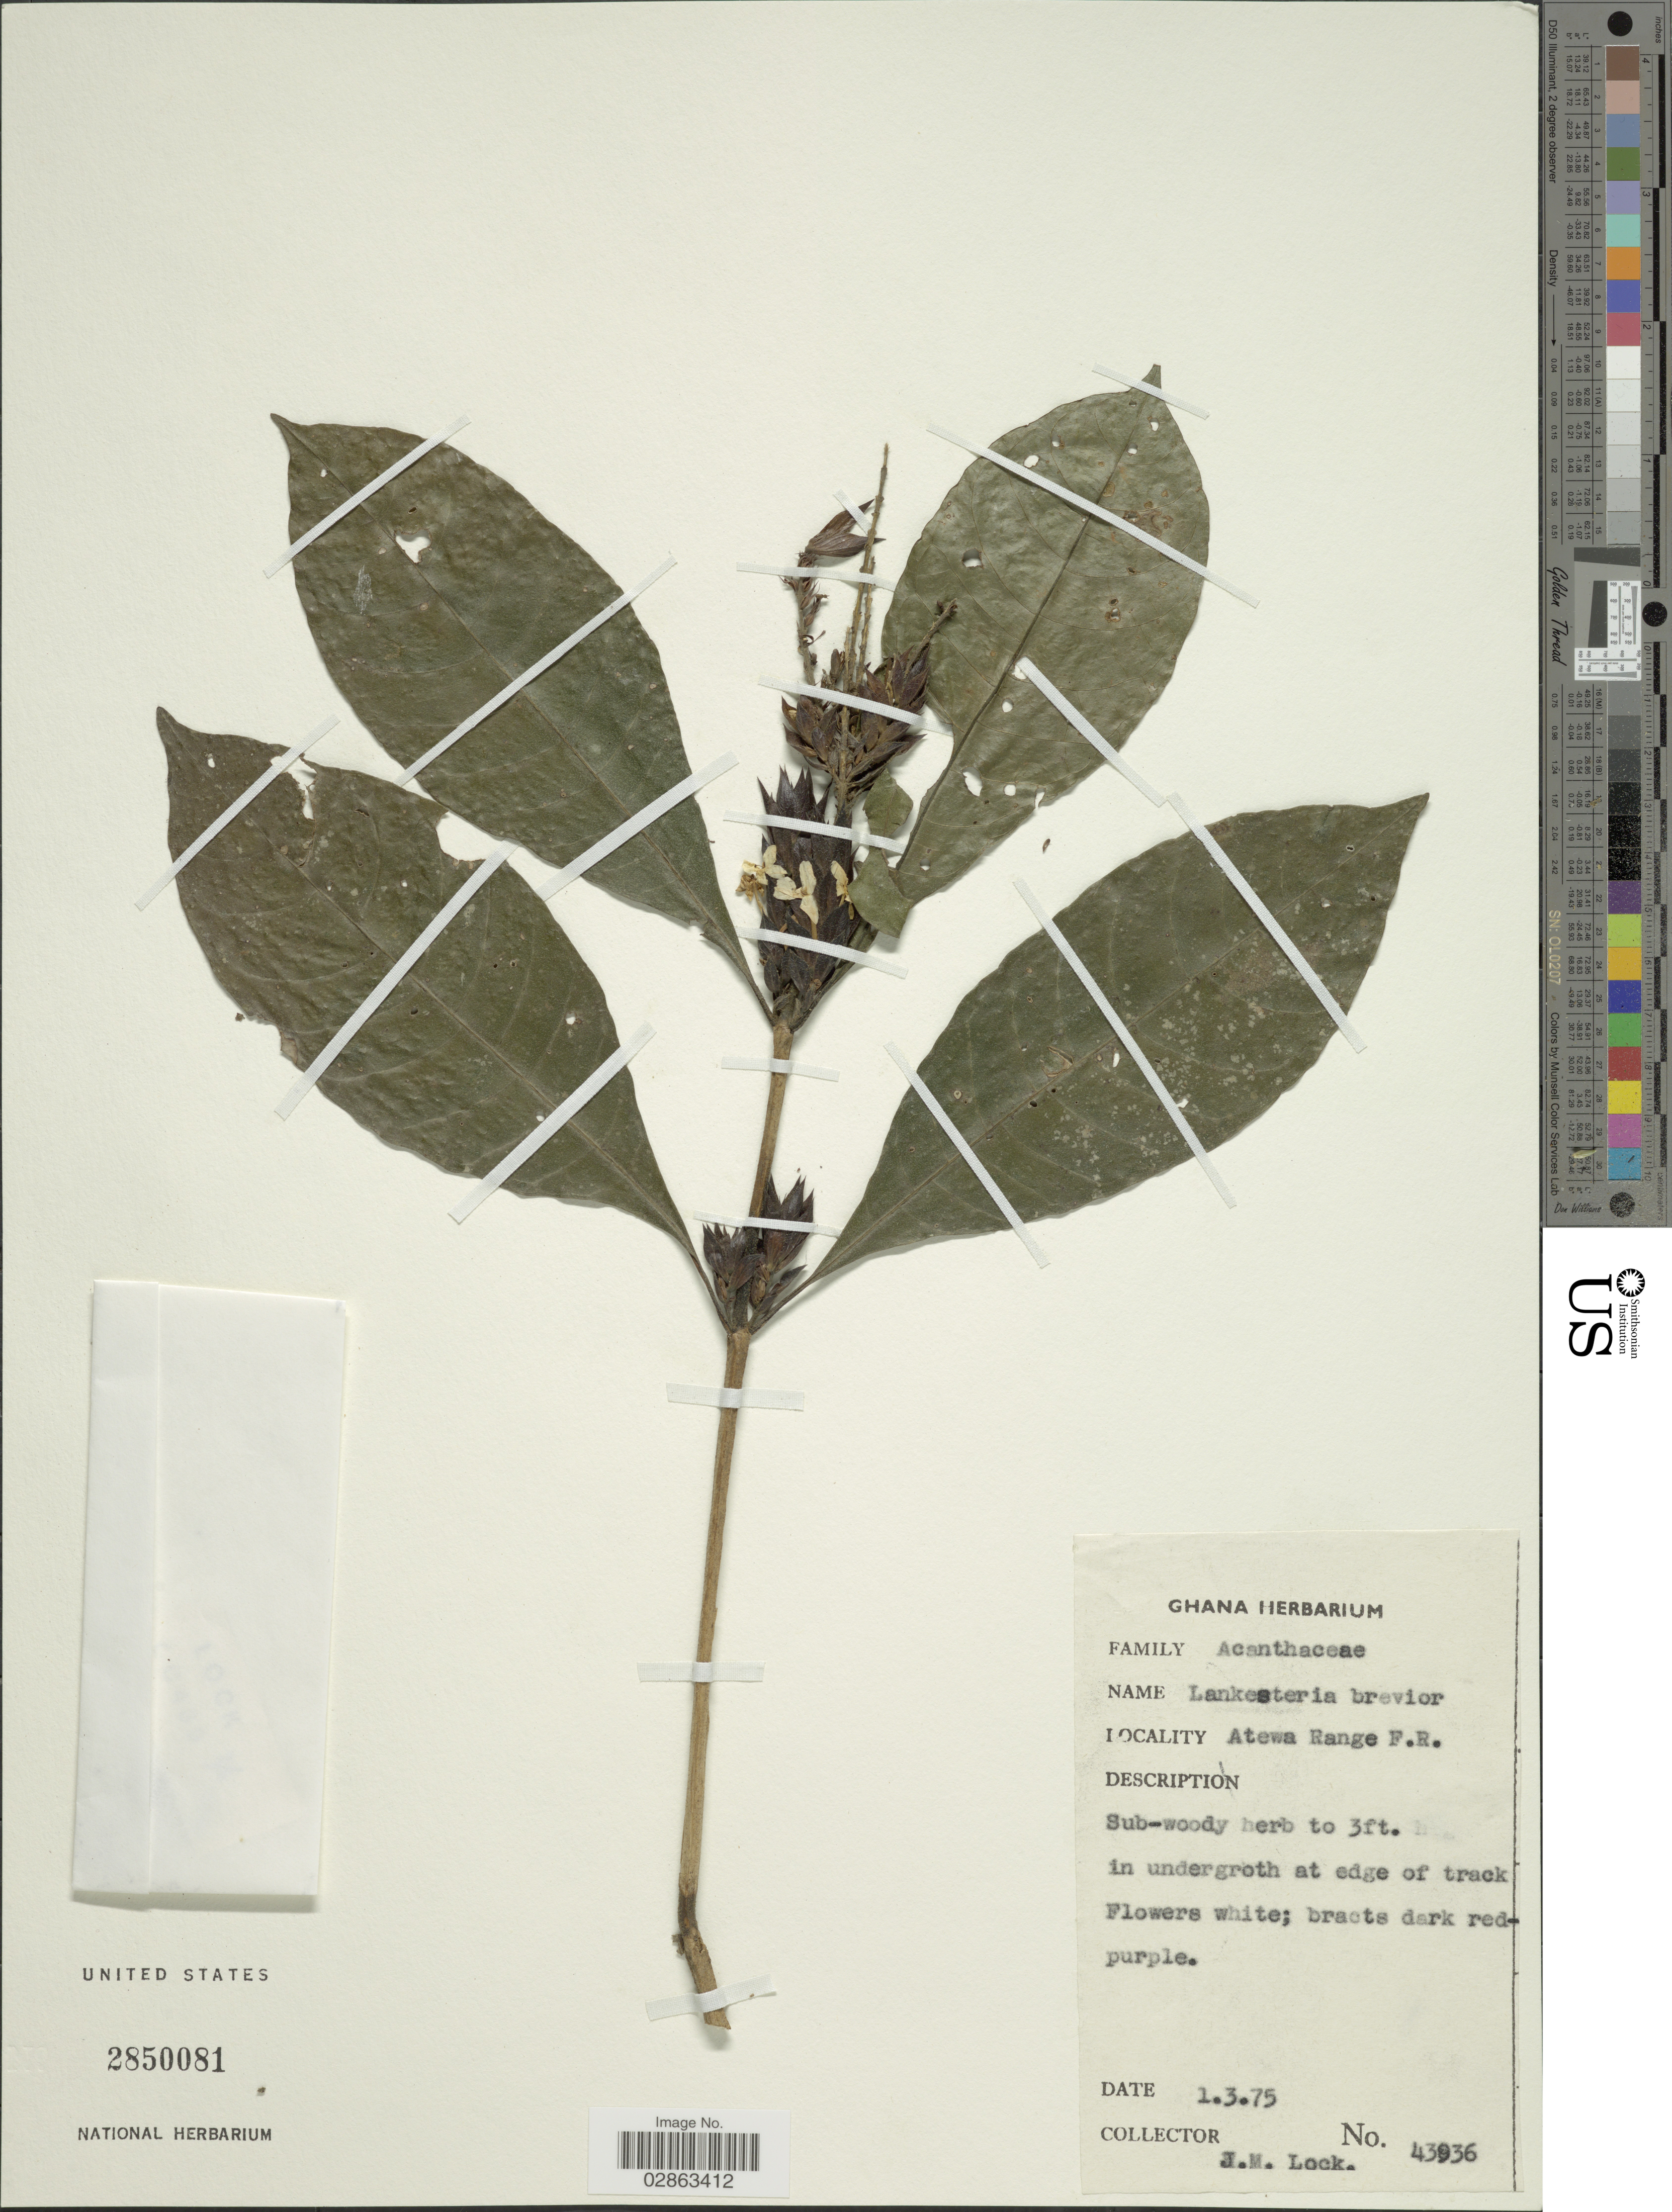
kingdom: Plantae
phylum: Tracheophyta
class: Magnoliopsida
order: Lamiales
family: Acanthaceae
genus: Lankesteria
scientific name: Lankesteria brevior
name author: C.B. Clarke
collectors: J. M. Lock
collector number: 43036*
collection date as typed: Transcribed d/m/y: 1/3/75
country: Ghana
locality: Atewa Range F.R.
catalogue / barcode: US 2850081